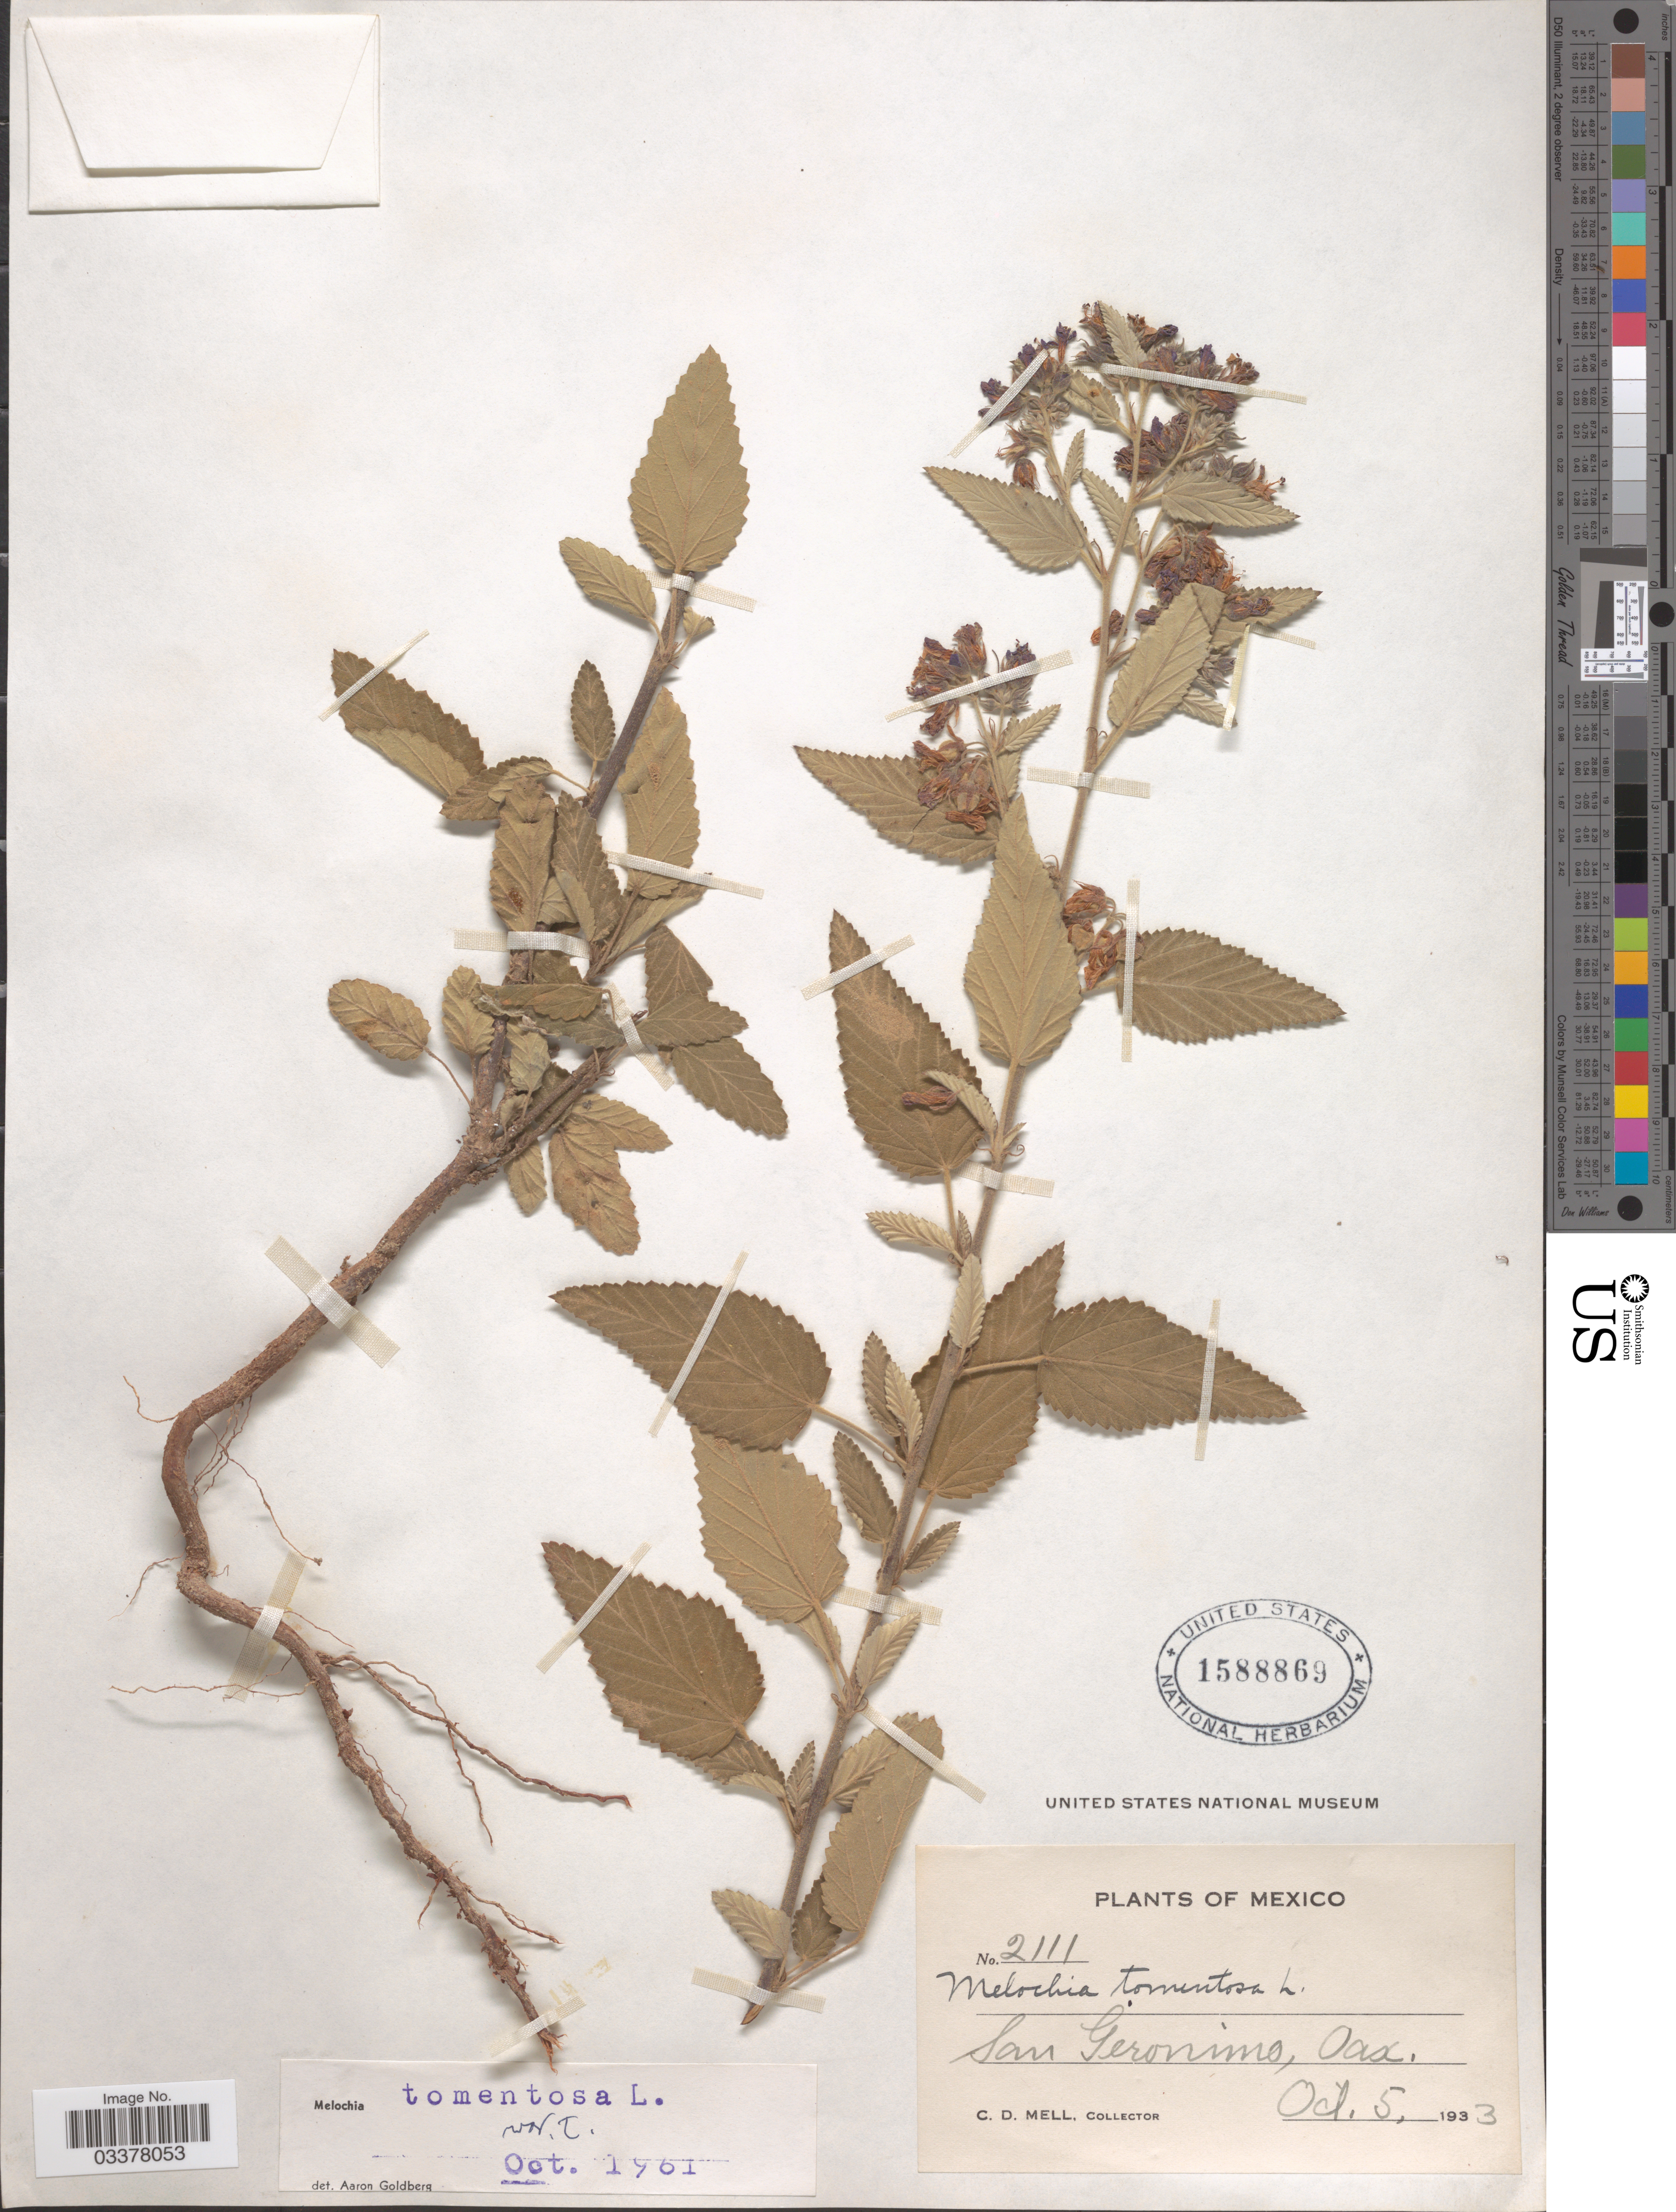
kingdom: Plantae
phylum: Tracheophyta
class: Magnoliopsida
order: Malvales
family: Malvaceae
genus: Melochia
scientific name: Melochia tomentosa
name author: L.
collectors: C. D. Mell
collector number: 2111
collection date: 1933-10-05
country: Mexico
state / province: Oaxaca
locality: San Geronimo.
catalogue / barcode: US 1588869